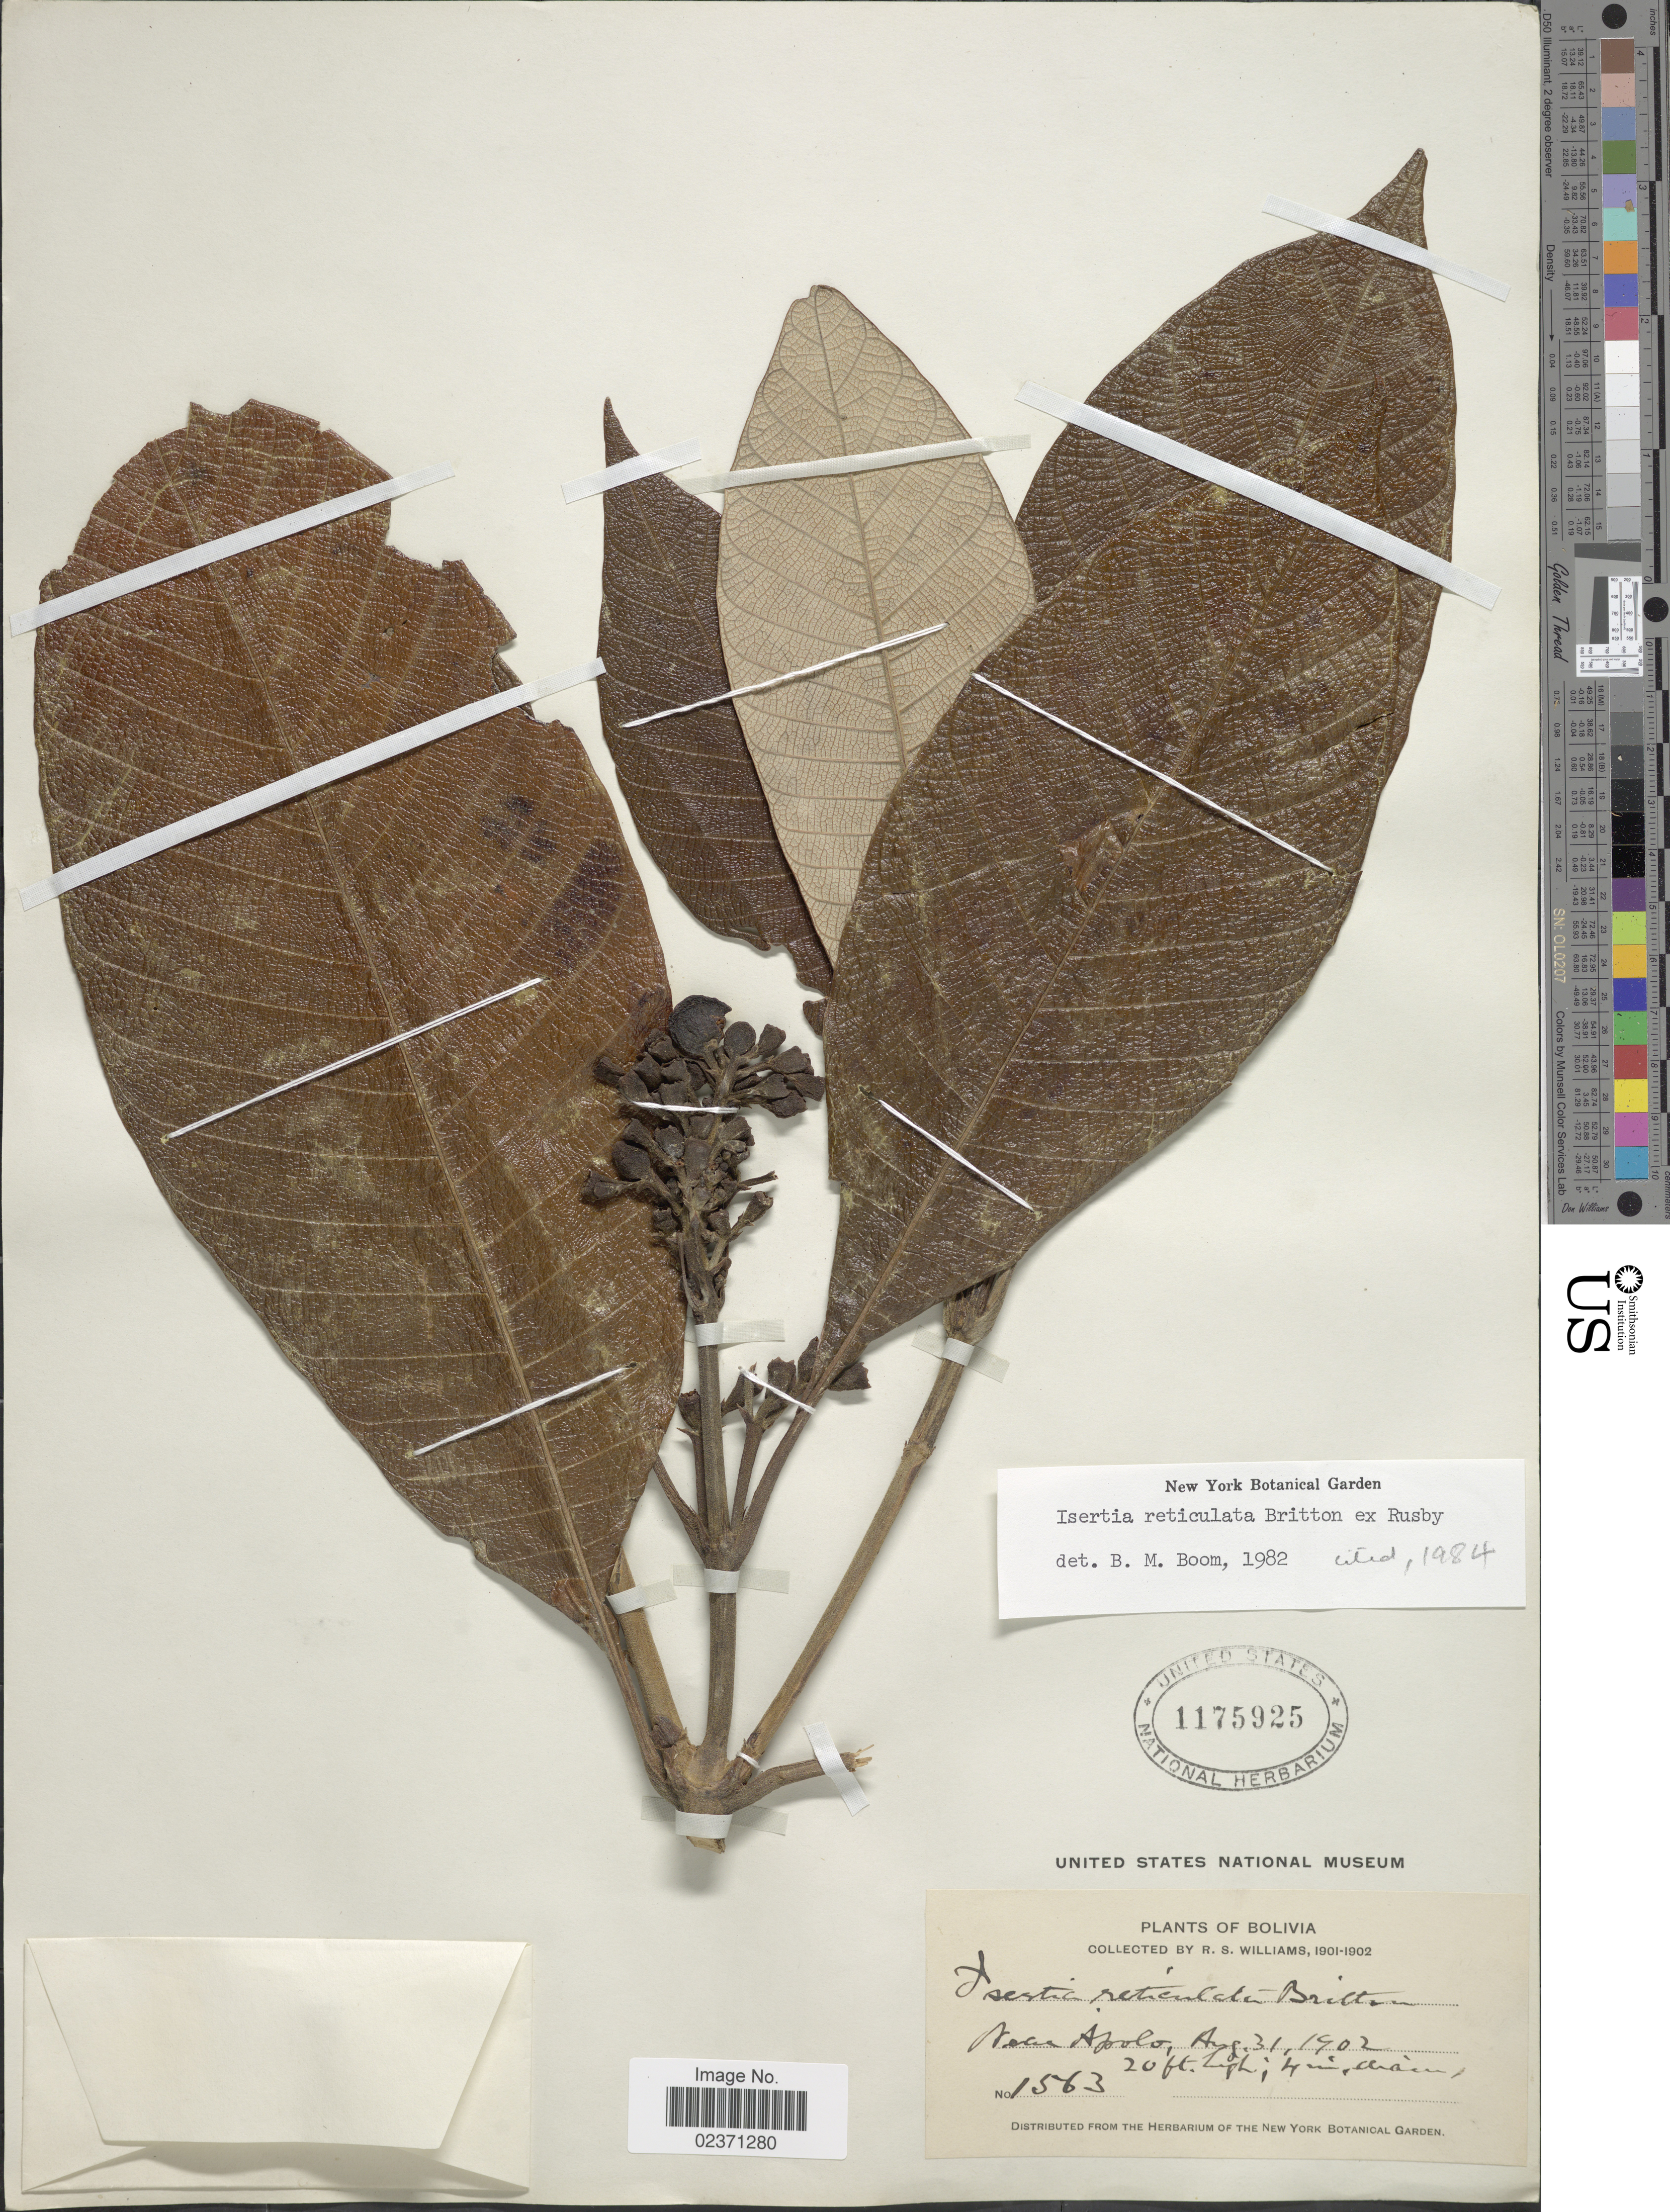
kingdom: Plantae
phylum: Tracheophyta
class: Magnoliopsida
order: Gentianales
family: Rubiaceae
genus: Isertia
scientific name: Isertia reticulata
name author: Britton ex Rusby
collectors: R. S. Williams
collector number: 1563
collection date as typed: Aug. 31, 1902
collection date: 1902-08-31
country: Bolivia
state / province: La Paz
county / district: Franz Tamayo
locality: Near Apolo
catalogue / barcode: US 1175925